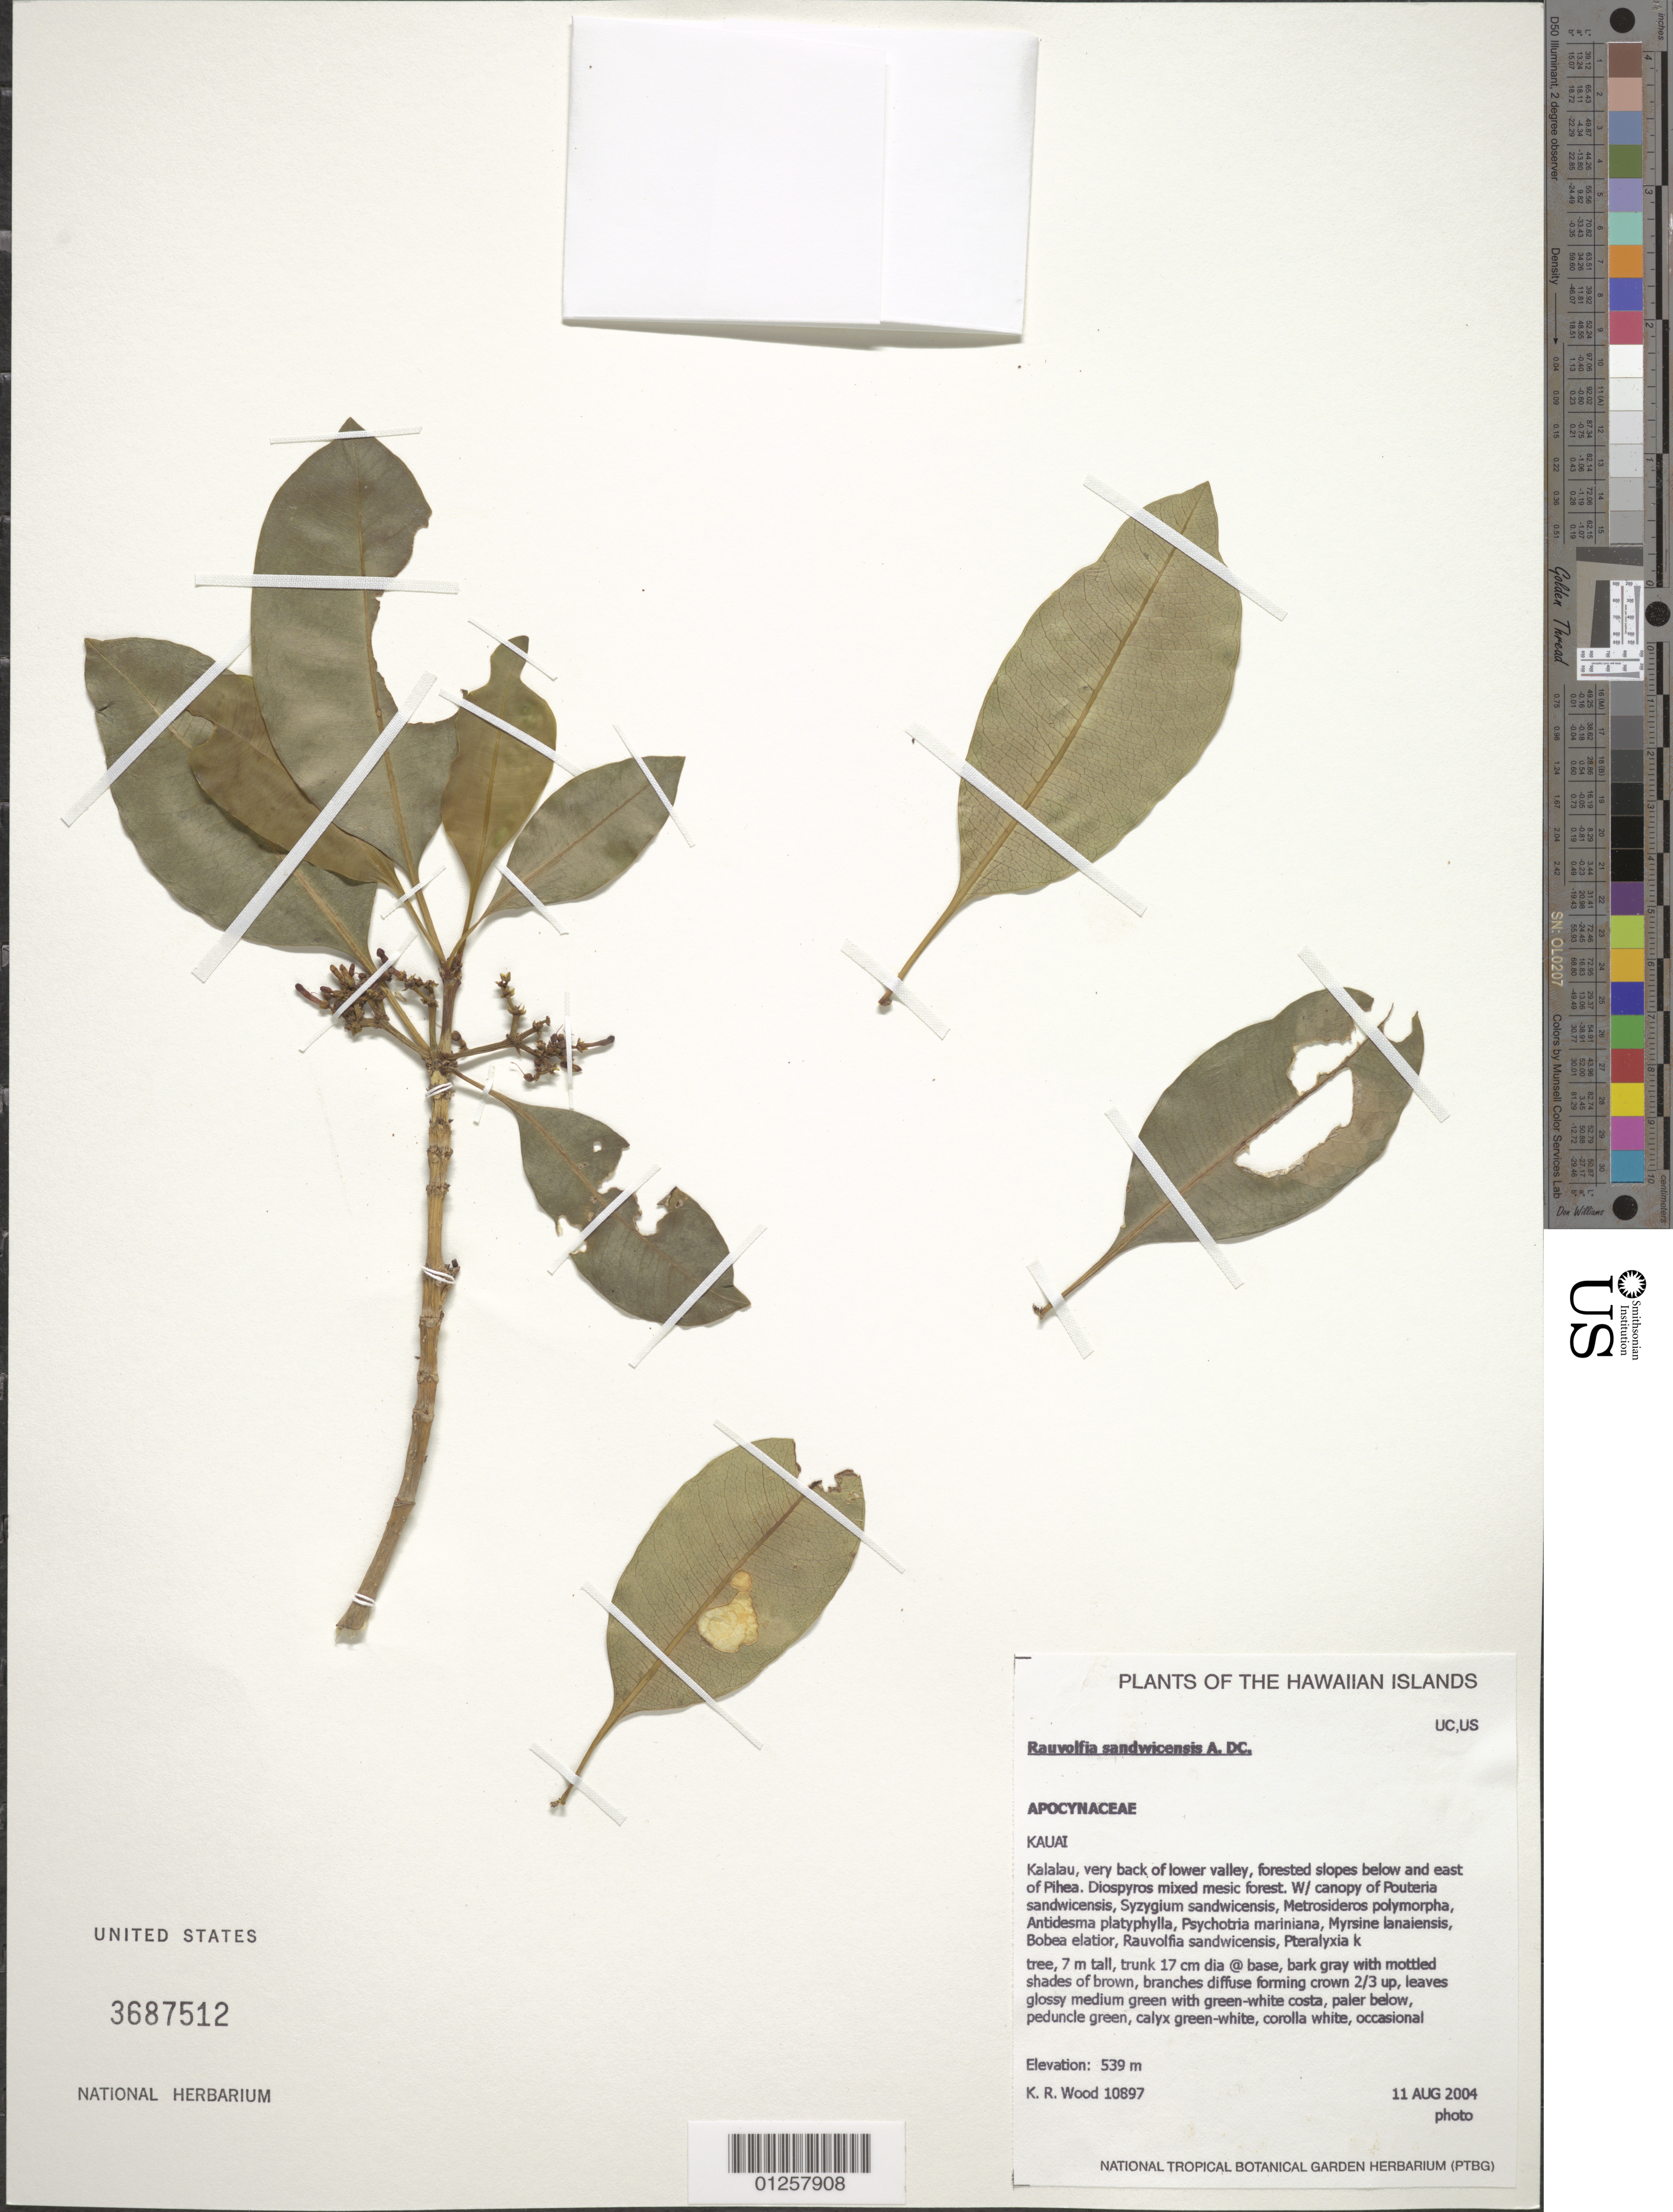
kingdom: Plantae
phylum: Tracheophyta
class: Magnoliopsida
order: Gentianales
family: Apocynaceae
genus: Rauvolfia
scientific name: Rauvolfia sandwicensis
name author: A. DC.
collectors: K. R. Wood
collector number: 10897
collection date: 2004-08-11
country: United States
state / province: Hawaii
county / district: Kauai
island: Kaua'i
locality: Kalalau, very back of lower valley, forested slopes below and east of Pihea.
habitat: Mesic forest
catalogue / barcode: US 3687512